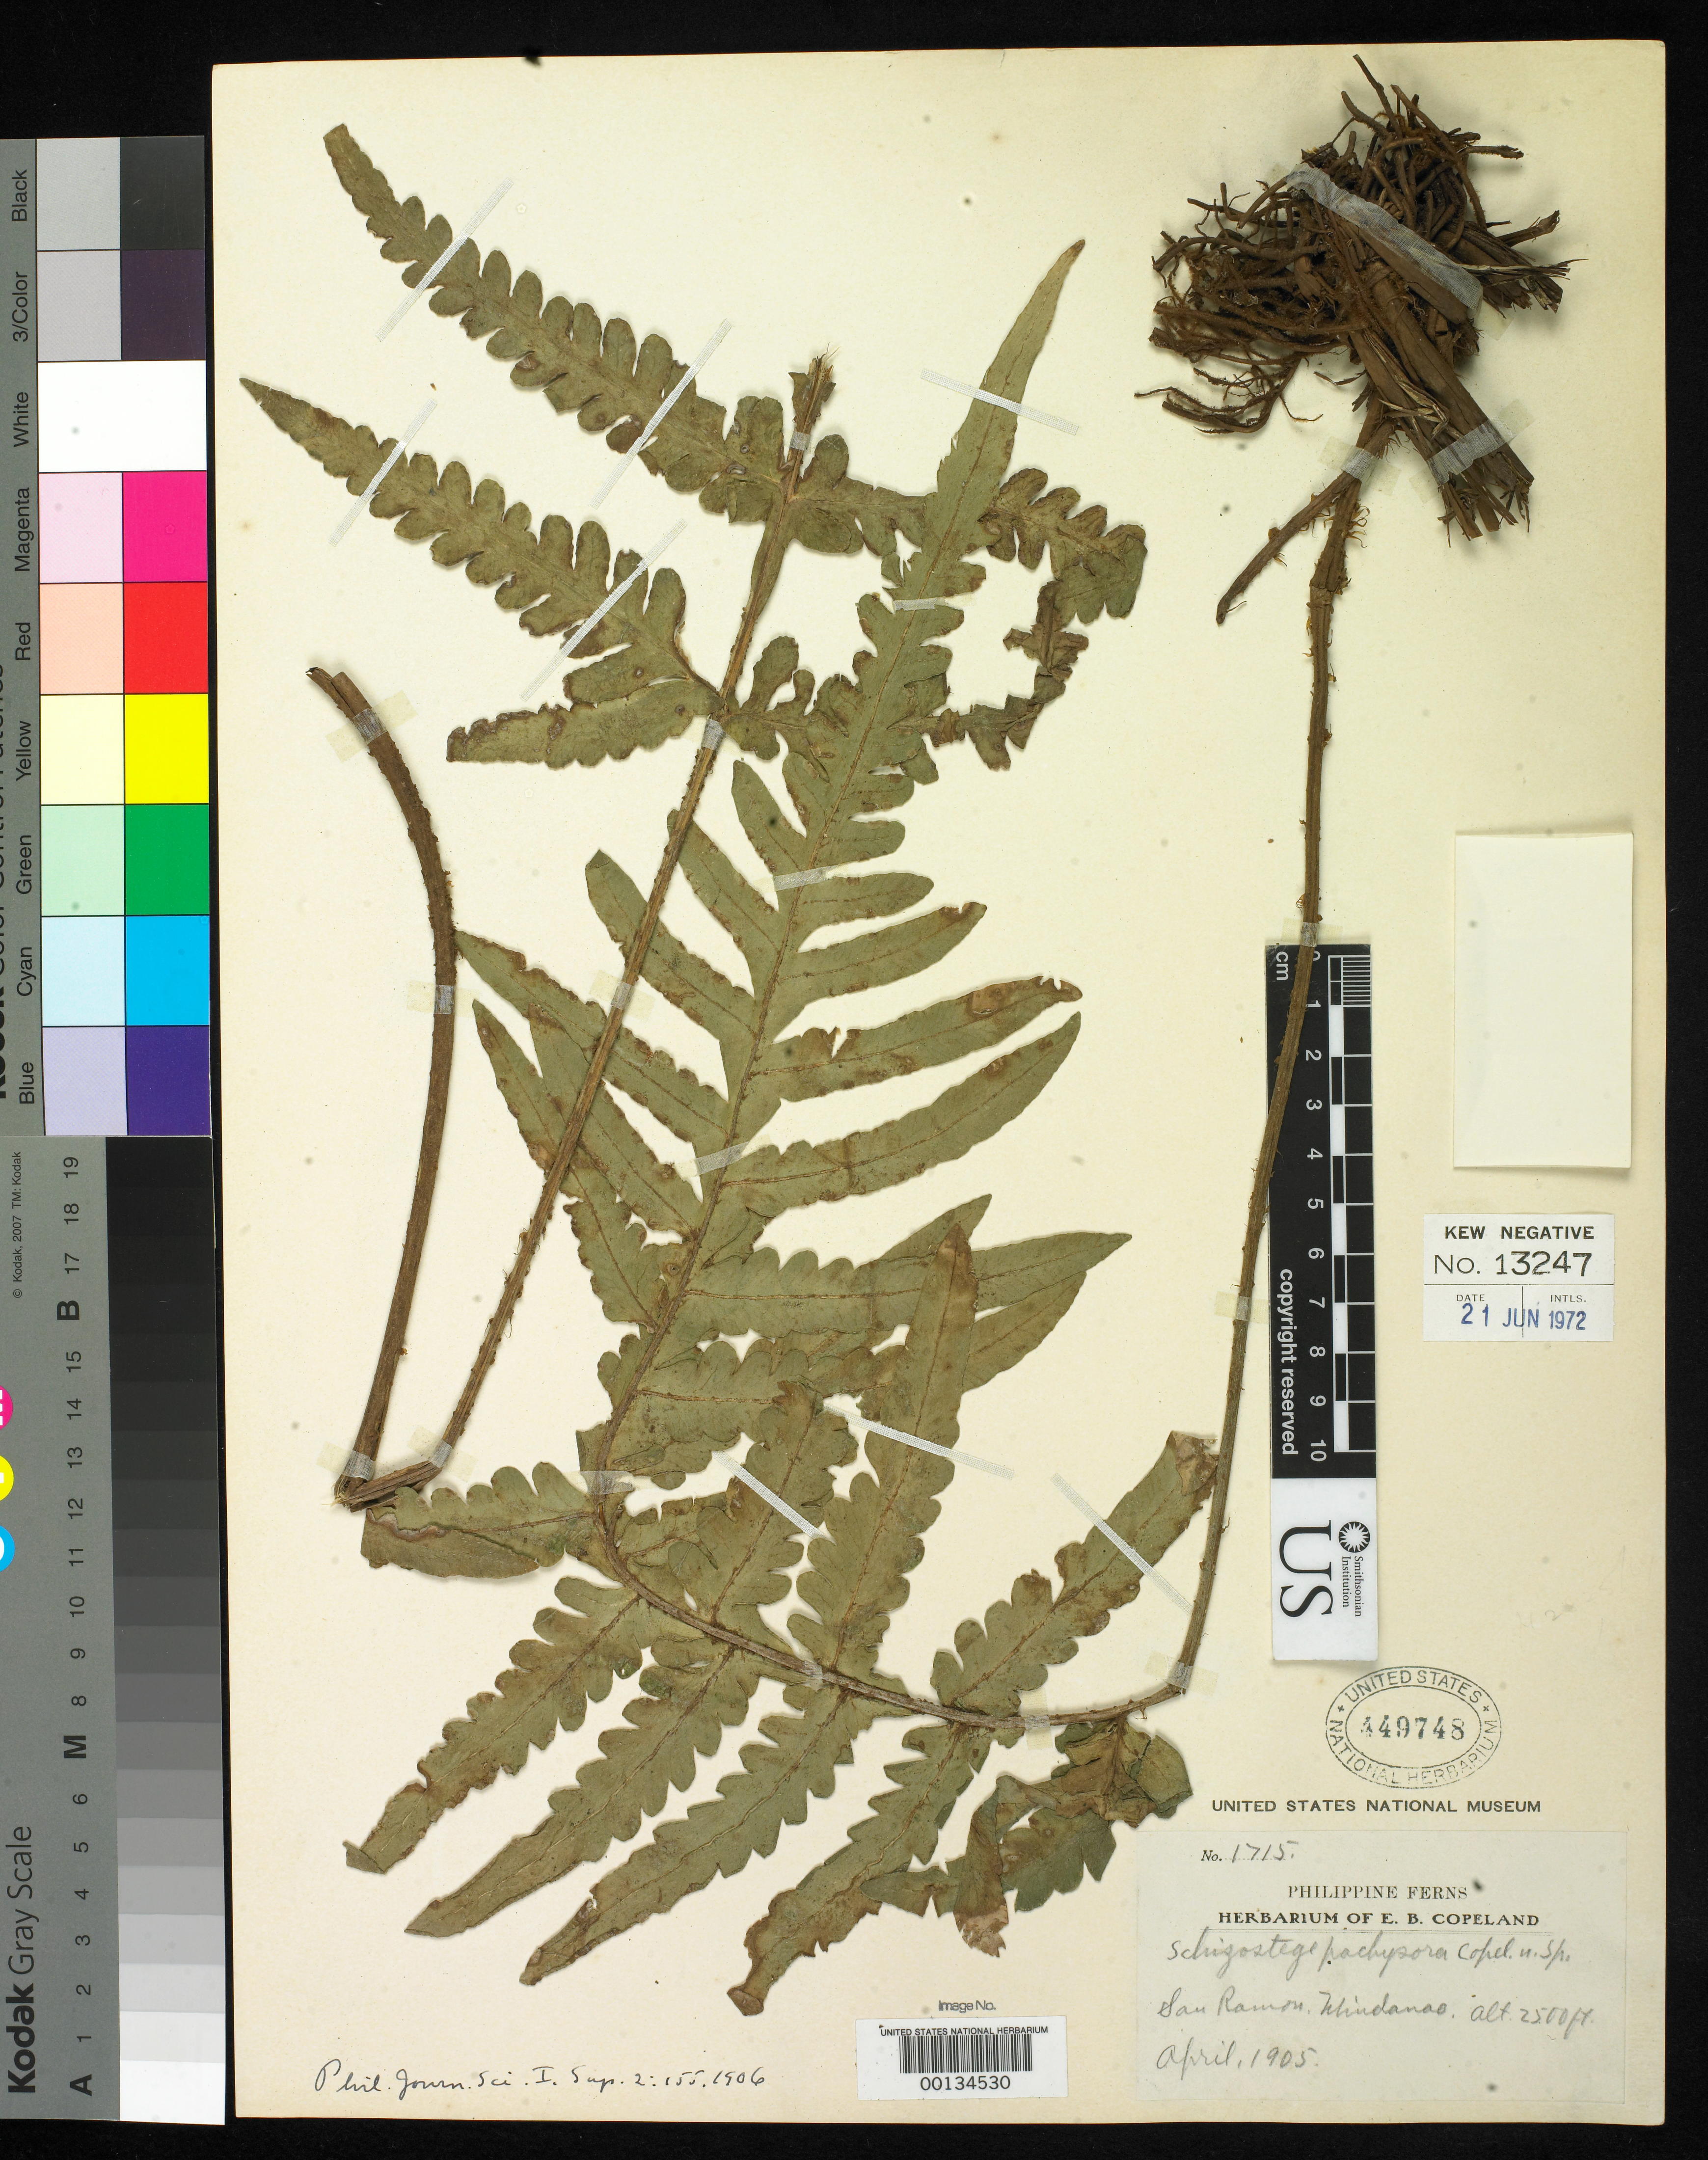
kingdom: Plantae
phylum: Tracheophyta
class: Polypodiopsida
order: Polypodiales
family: Pteridaceae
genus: Schizostege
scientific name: Schizostege pachysora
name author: Copel.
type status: Isotype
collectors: E. B. Copeland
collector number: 1715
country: Philippines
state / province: Zamboanga Peninsula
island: Mindanao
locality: San Ramon.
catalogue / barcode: US 449748